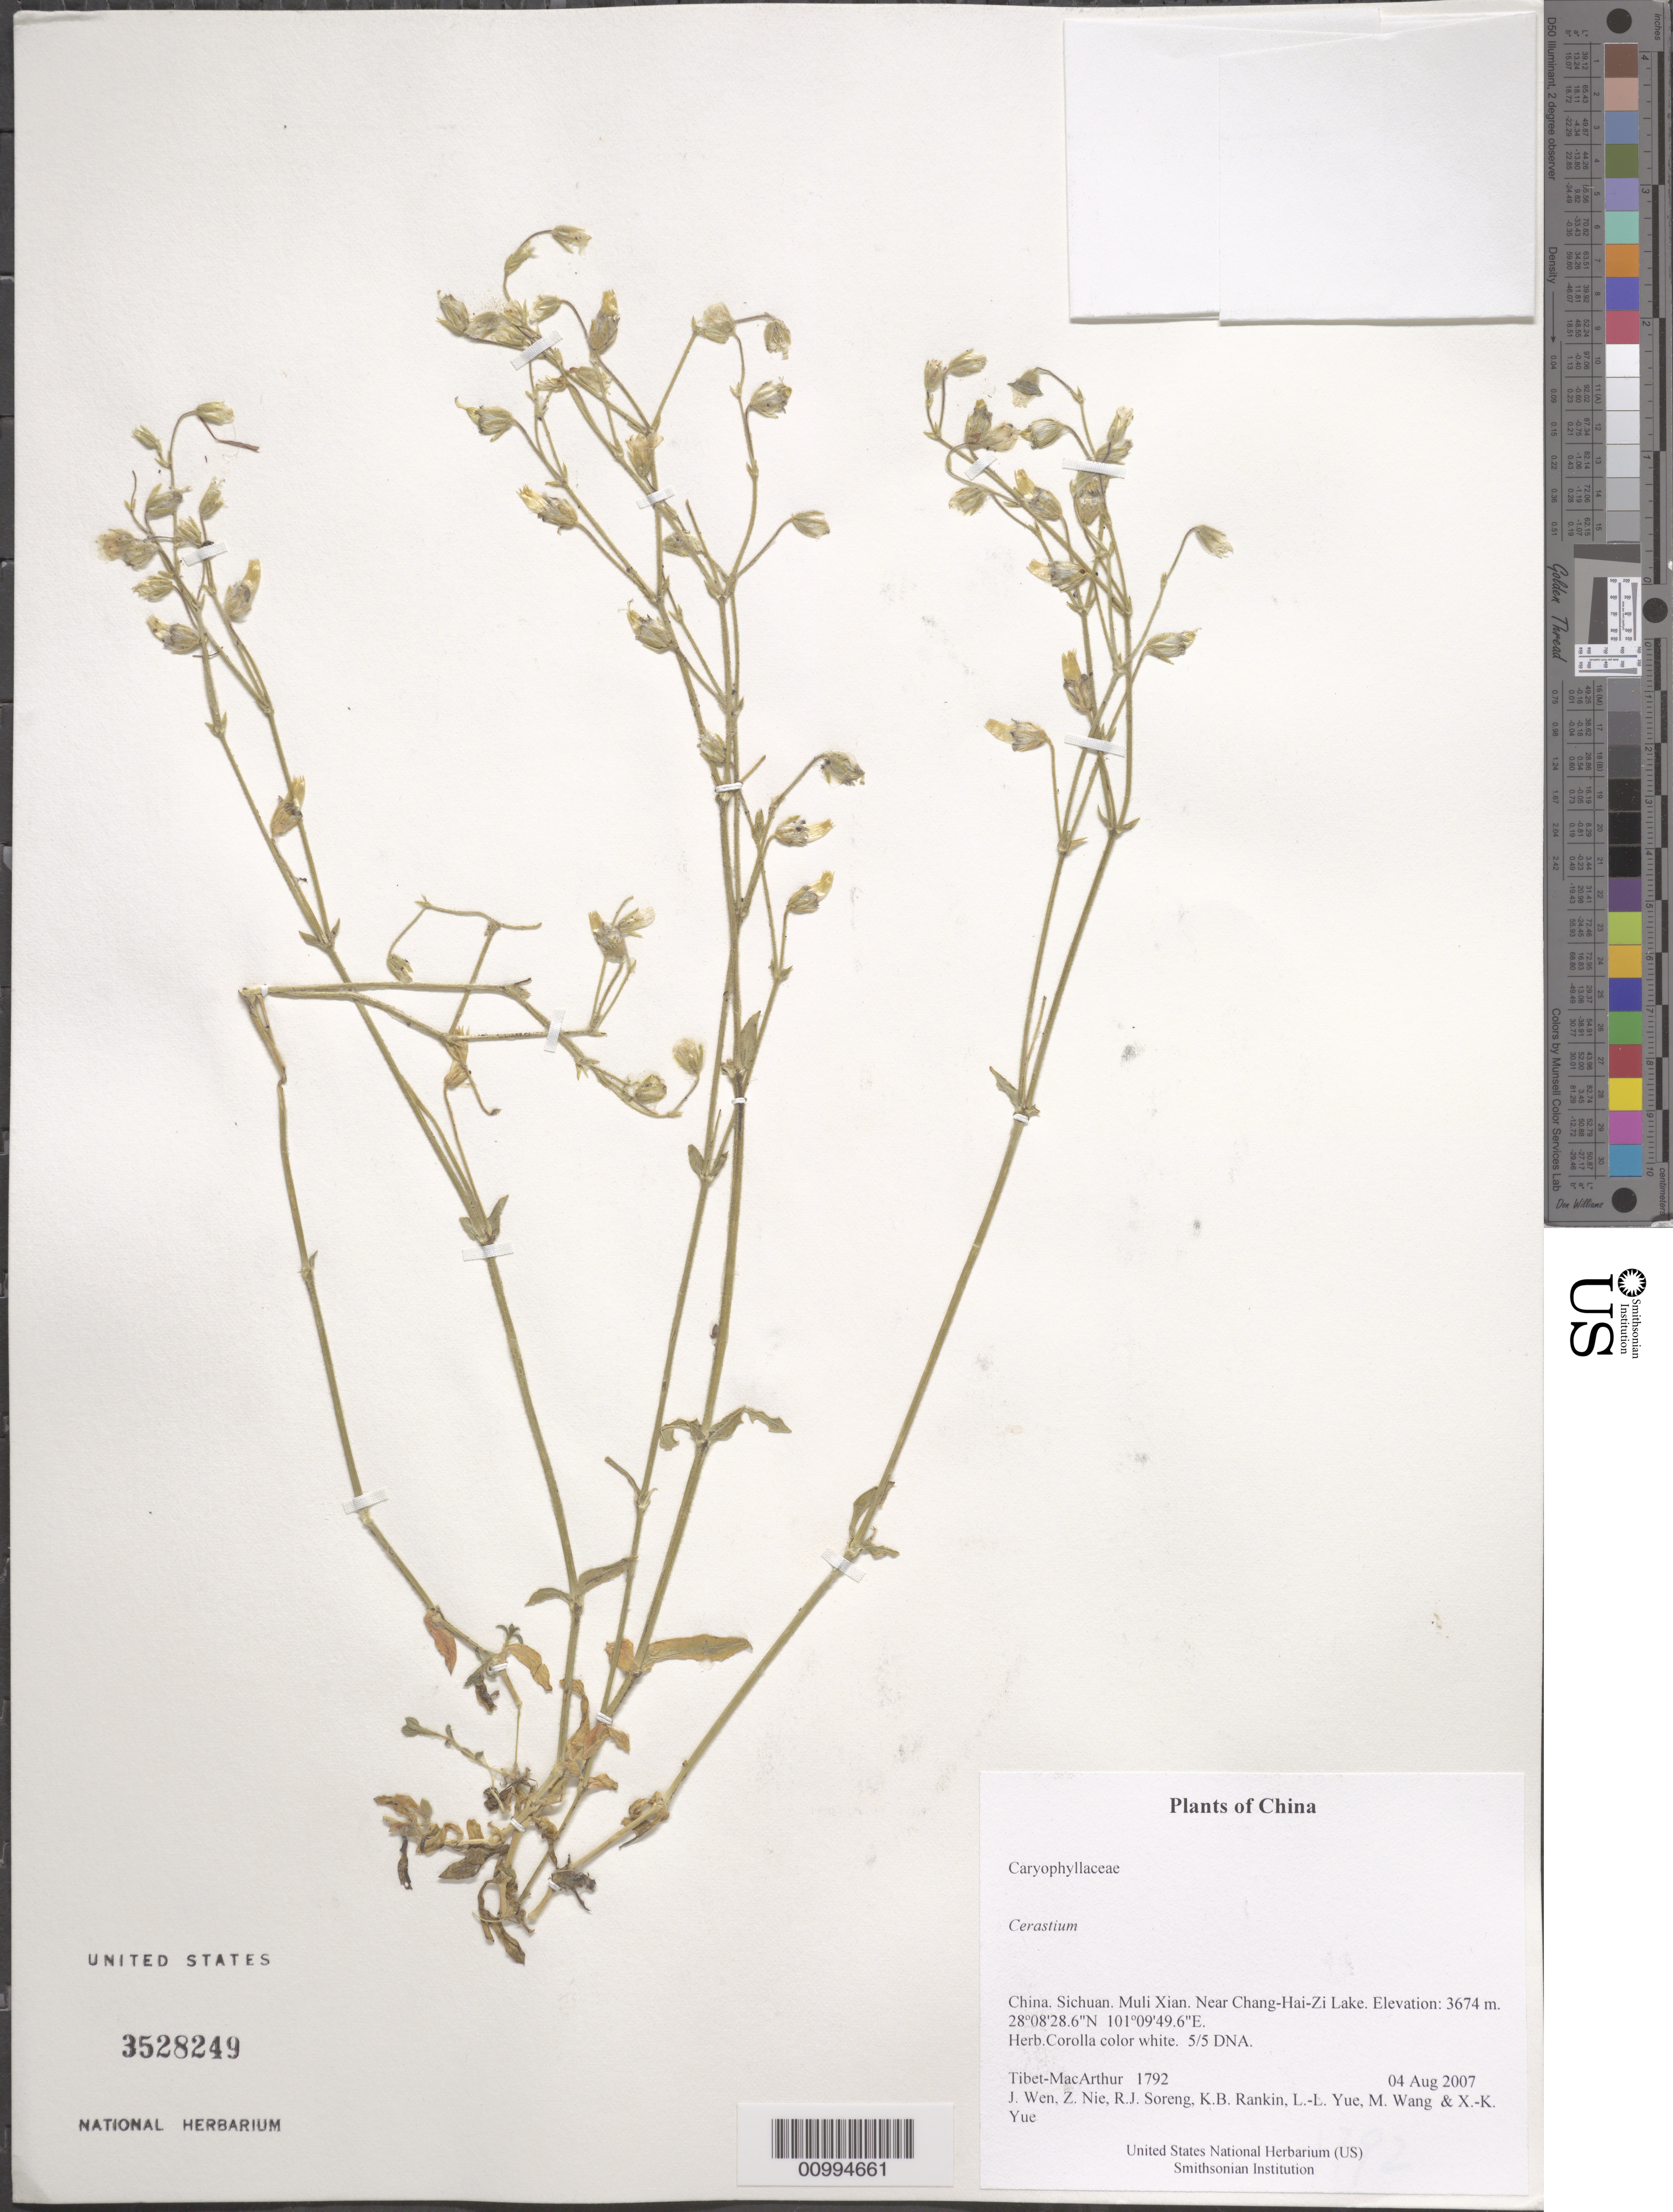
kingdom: Plantae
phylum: Tracheophyta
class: Magnoliopsida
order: Caryophyllales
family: Caryophyllaceae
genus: Cerastium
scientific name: Cerastium sp.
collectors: Tibet-MacArthur, J. Wen, Z. Nie, R. J. Soreng, K. Rankin, L. Yue, M. Wang & X. Yue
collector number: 1792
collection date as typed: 04 Aug 2007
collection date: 2007-08-04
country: China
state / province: Sichuan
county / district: Muli Xian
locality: Near Chang-Hai-Zi Lake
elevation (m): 3674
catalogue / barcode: US 3528249